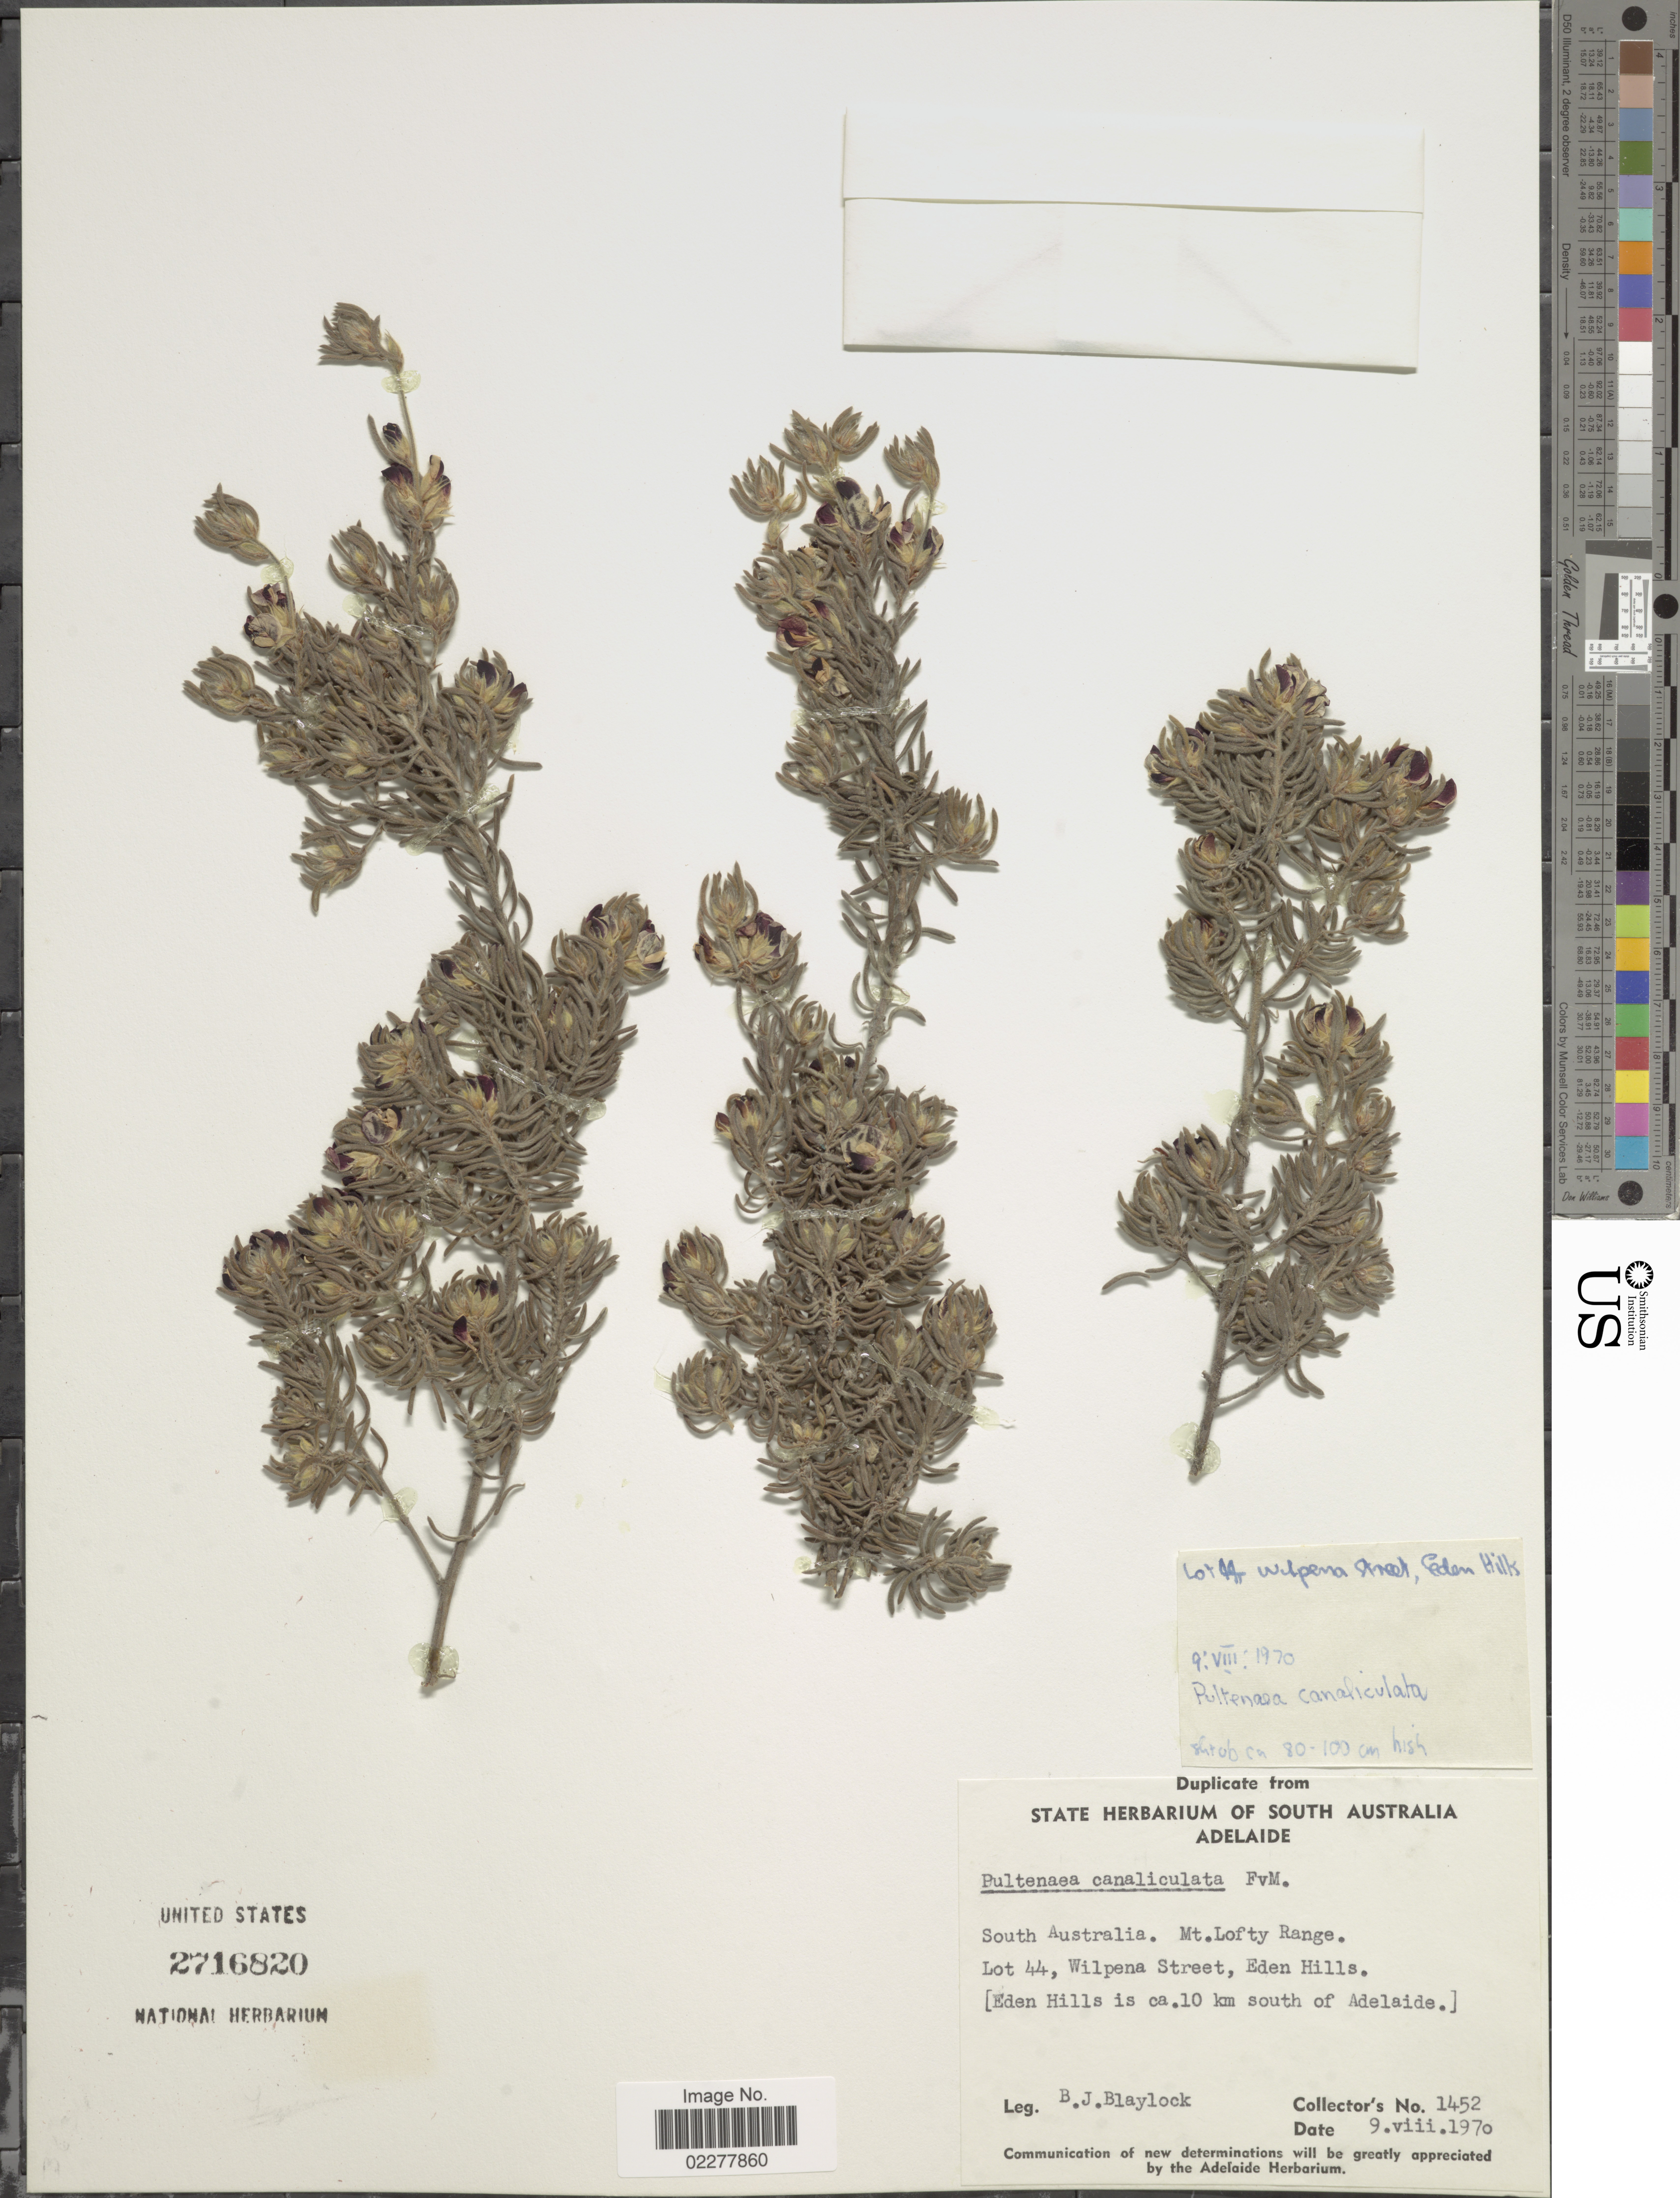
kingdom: Plantae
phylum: Tracheophyta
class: Magnoliopsida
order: Fabales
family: Fabaceae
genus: Pultenaea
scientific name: Pultenaea caniculata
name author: Walp.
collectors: B. Blaylock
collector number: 1452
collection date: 1970-08-09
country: Australia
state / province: South Australia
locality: Mt. Lofty range. Lot 44, Wilpena Street, Eden Hills. ( Eden Hills is ca. 10km south of Adelaide)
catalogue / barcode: US 2716820